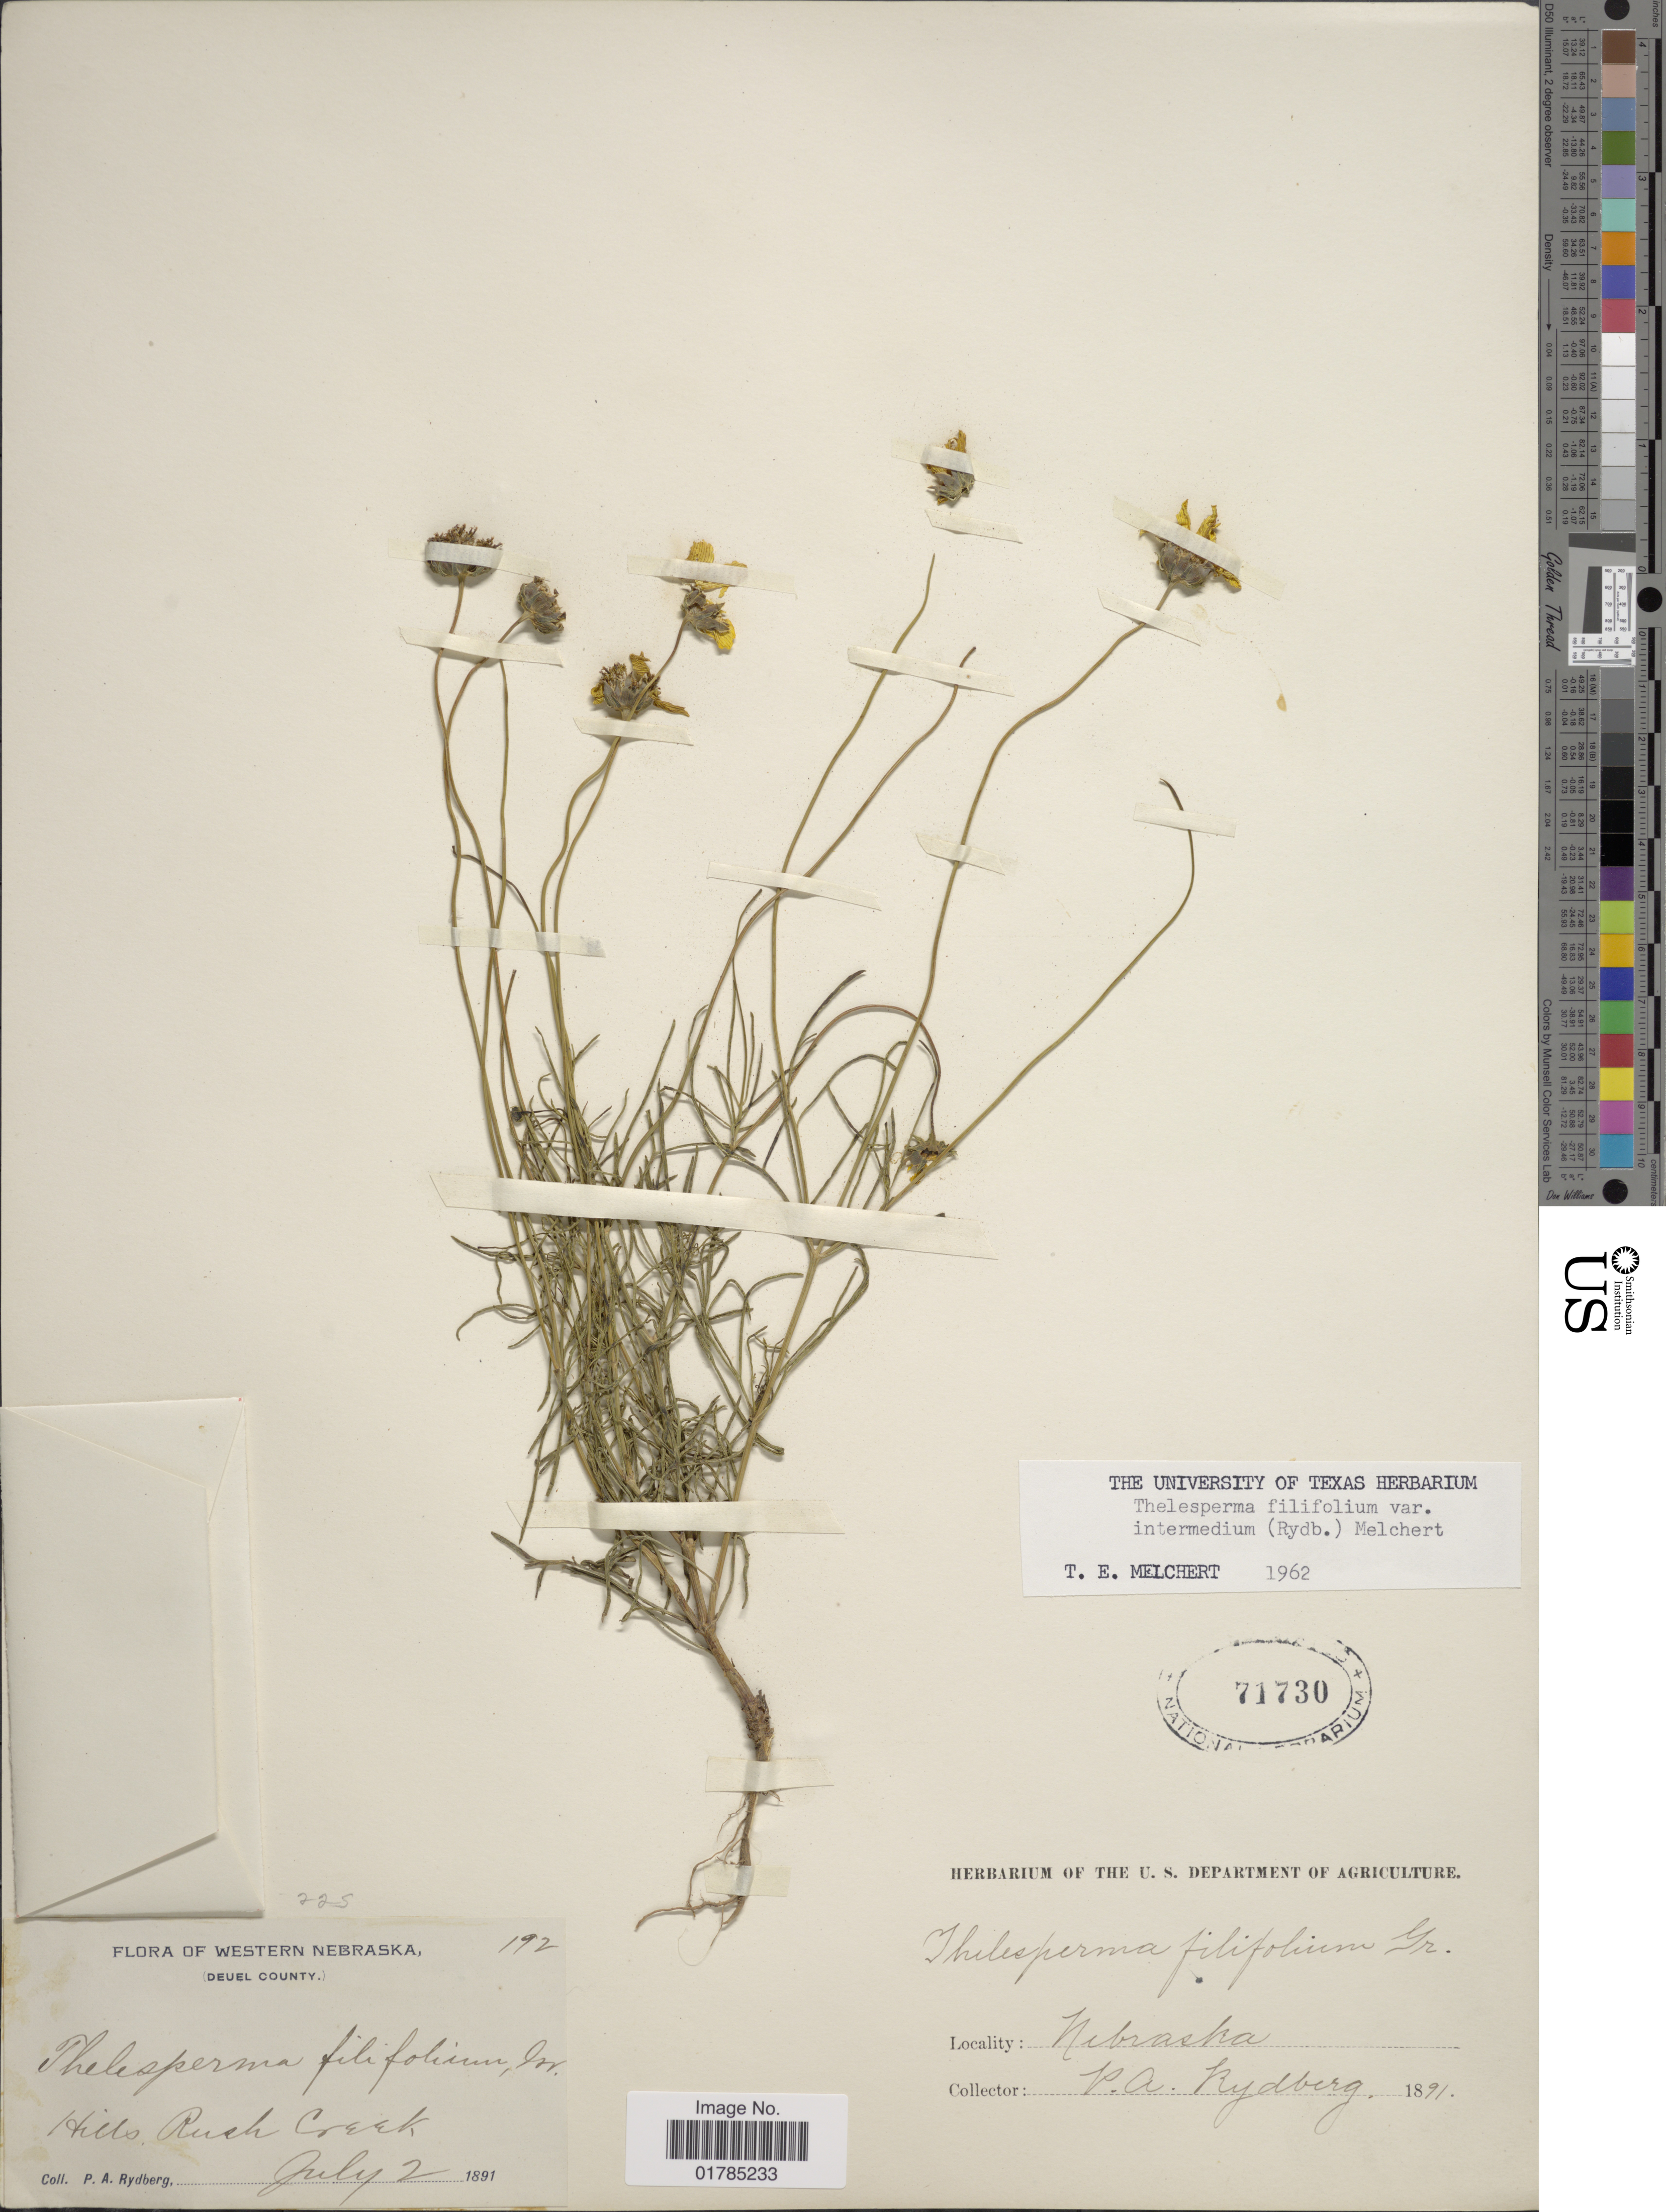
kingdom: Plantae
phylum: Tracheophyta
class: Magnoliopsida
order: Asterales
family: Asteraceae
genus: Thelesperma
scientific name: Thelesperma filifolium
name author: (Hook.) A. Gray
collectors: P. A. Rydberg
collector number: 192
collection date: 1891-07-02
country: United States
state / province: Nebraska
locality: Hills Rush Creek. Western Nebraska (Deuel County)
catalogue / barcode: US 71730